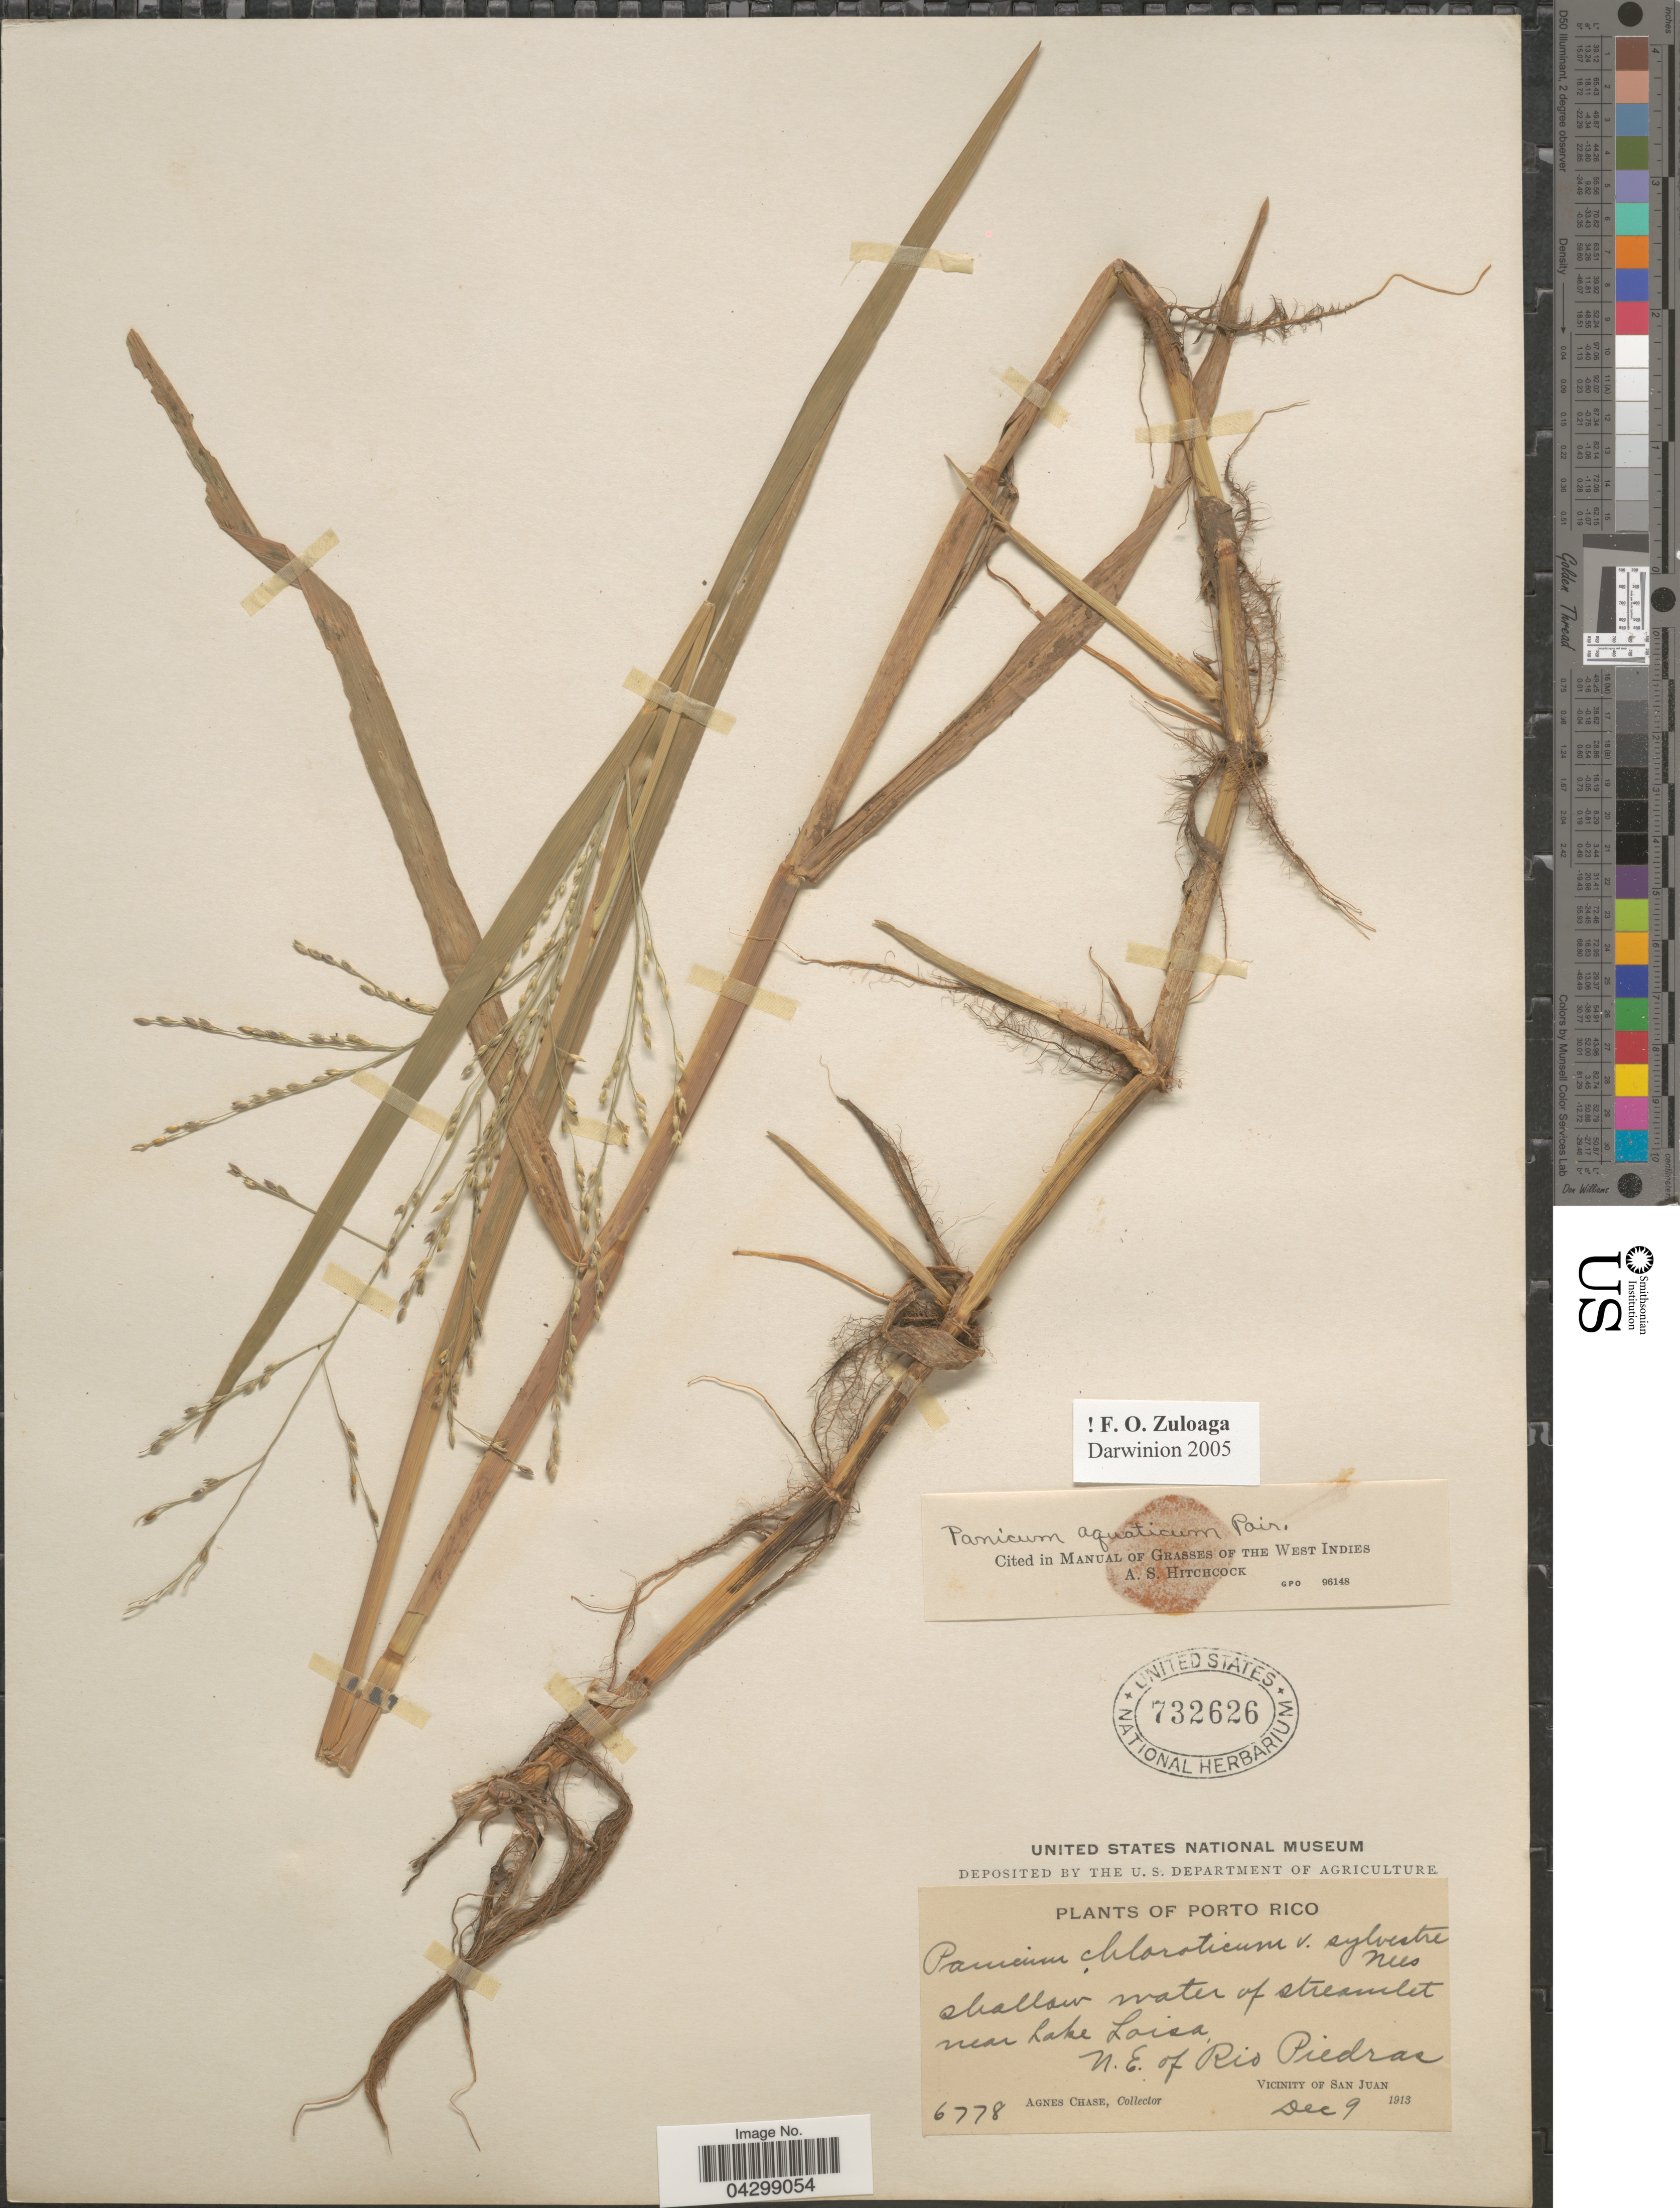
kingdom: Plantae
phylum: Tracheophyta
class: Liliopsida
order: Poales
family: Poaceae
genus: Panicum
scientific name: Panicum aquaticum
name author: Poir.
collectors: A. Chase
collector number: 6778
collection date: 1913-12-09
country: Puerto Rico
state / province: San Juan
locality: Porto Rico. Near Lake Loisa, N.E. of Rio Piedras. Vicinity of San Juan.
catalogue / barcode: US 732626